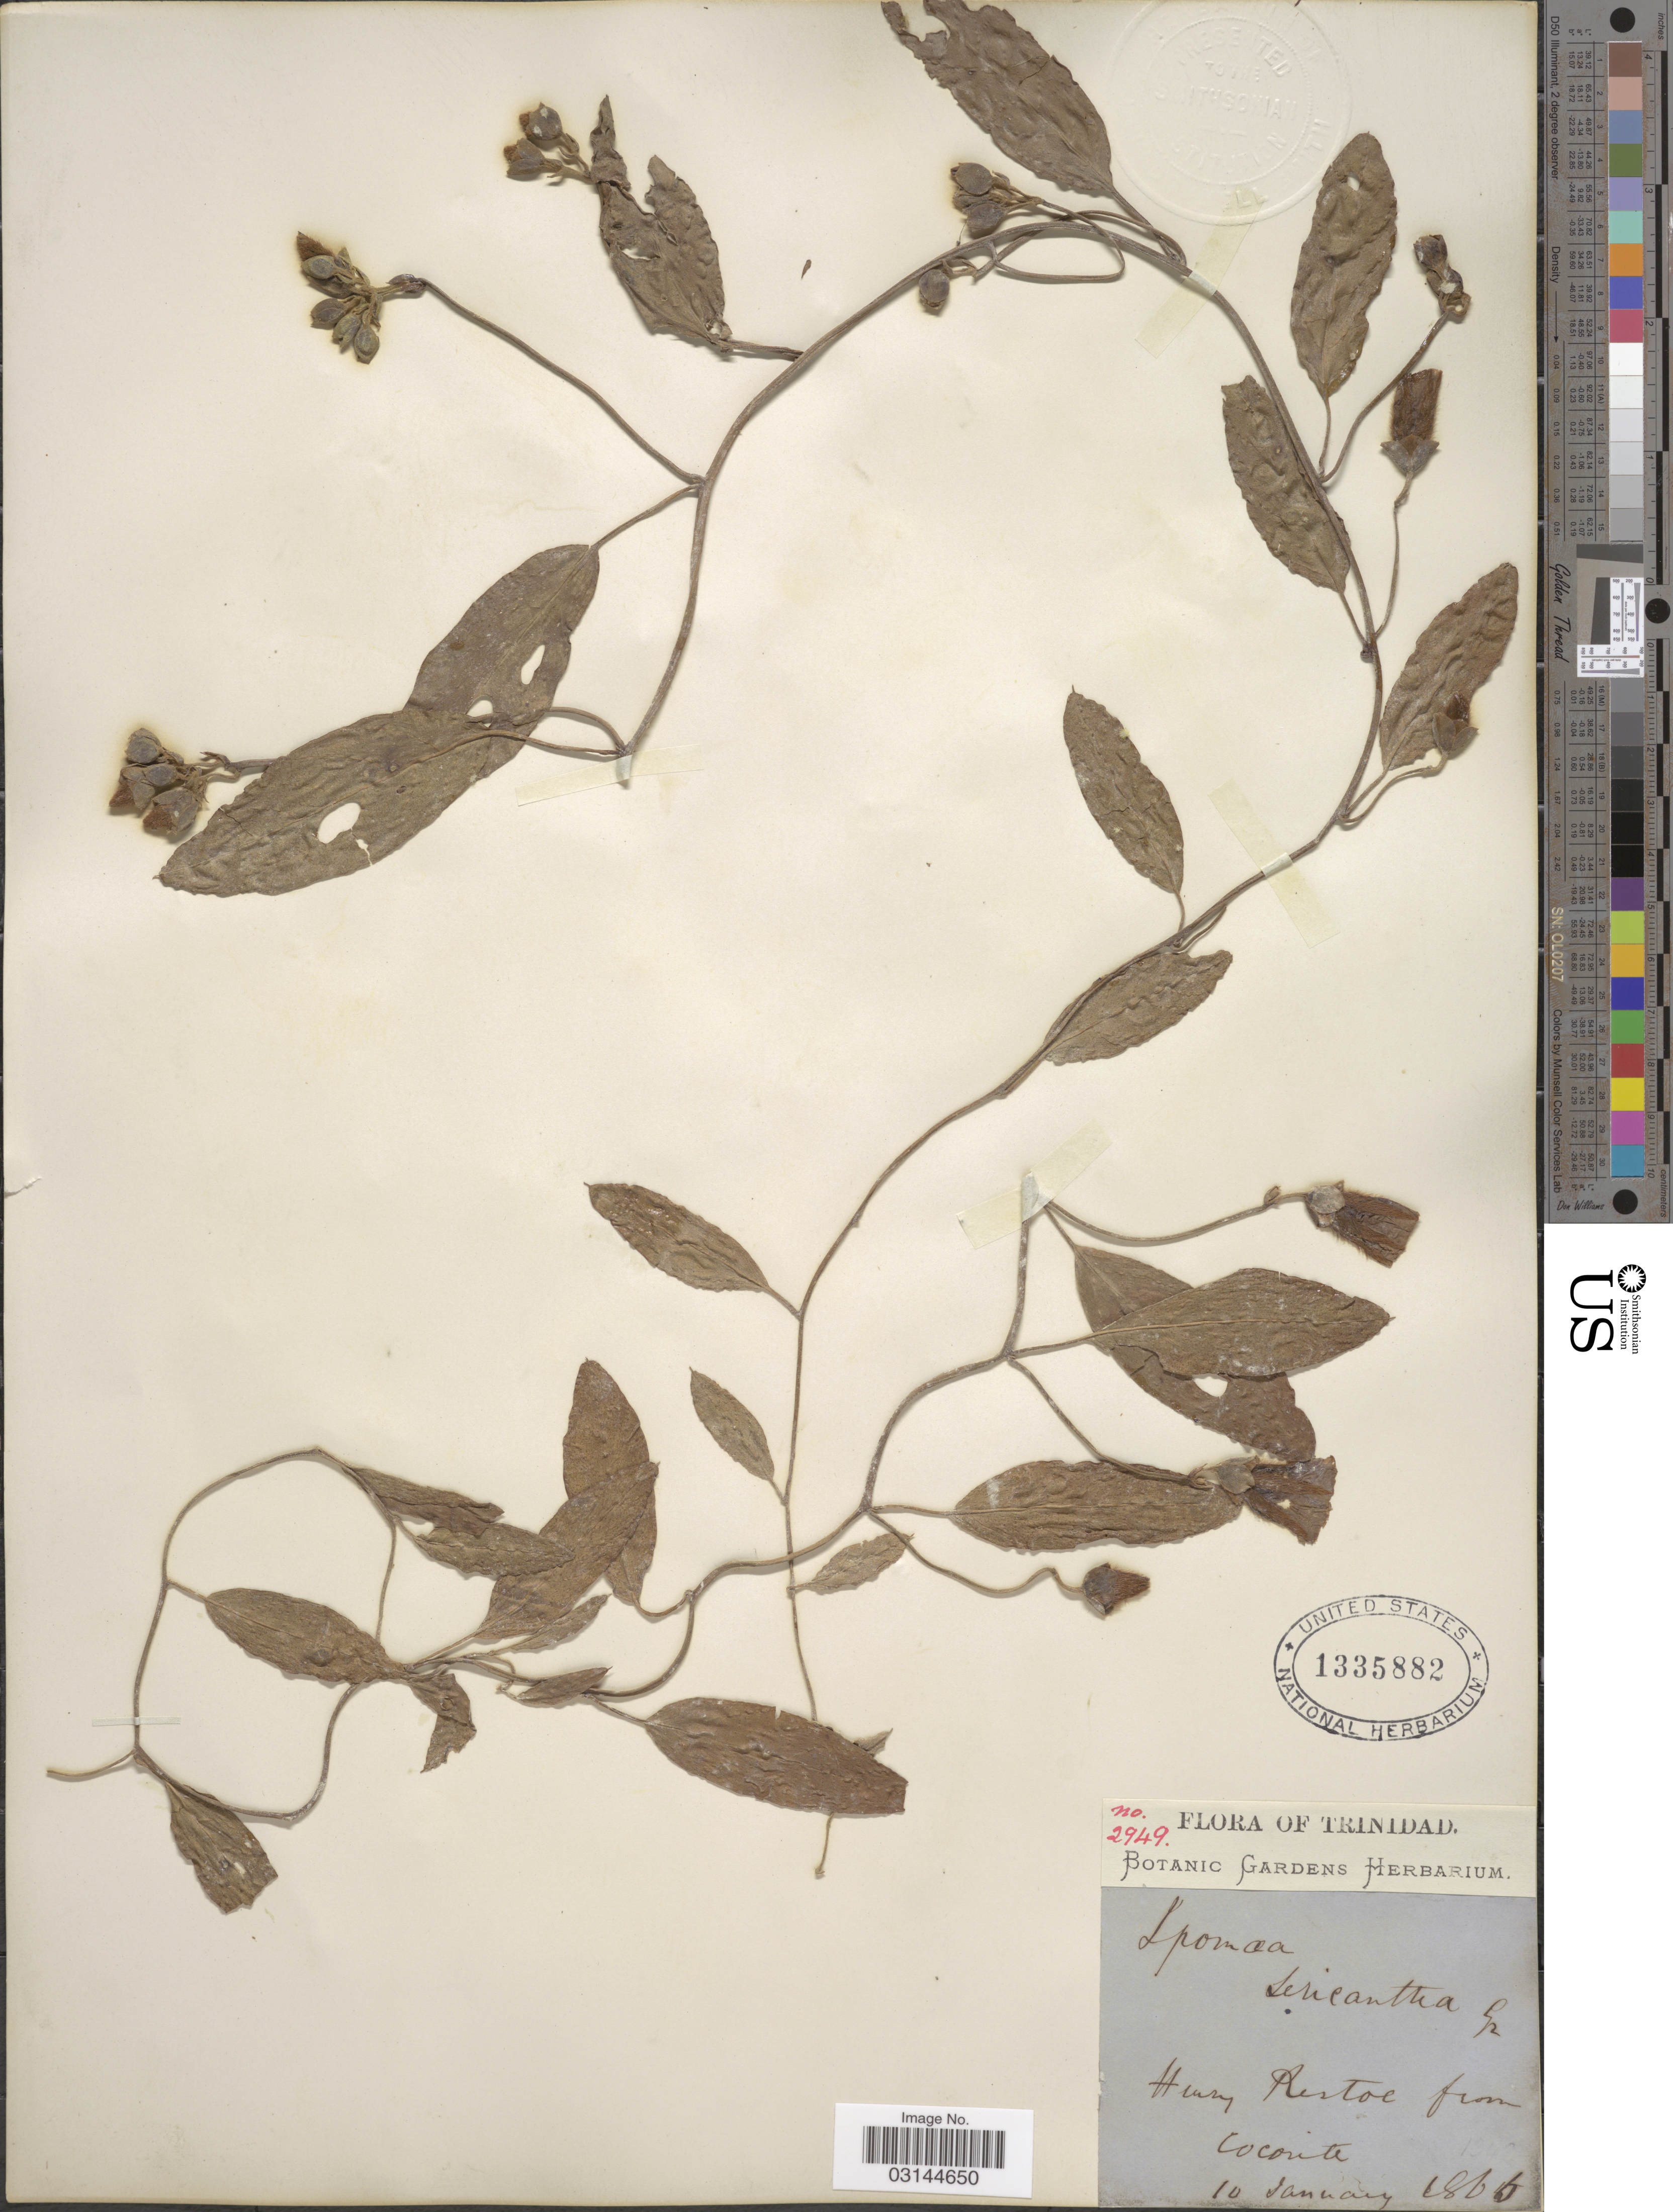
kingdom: Plantae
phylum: Tracheophyta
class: Magnoliopsida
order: Solanales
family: Convolvulaceae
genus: Aniseia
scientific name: Aniseia luxurians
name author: (Moric.) Athiê-Souza & Buril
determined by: Strong, Mark T., (BOT), Smithsonian Institution - National Museum of Natural History (UNITED STATES)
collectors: H. Prestoe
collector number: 2949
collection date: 1866-01-10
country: Trinidad and Tobago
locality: Trinidad. Cocorite. [interpreted] [unsure placement]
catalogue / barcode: US 1335882